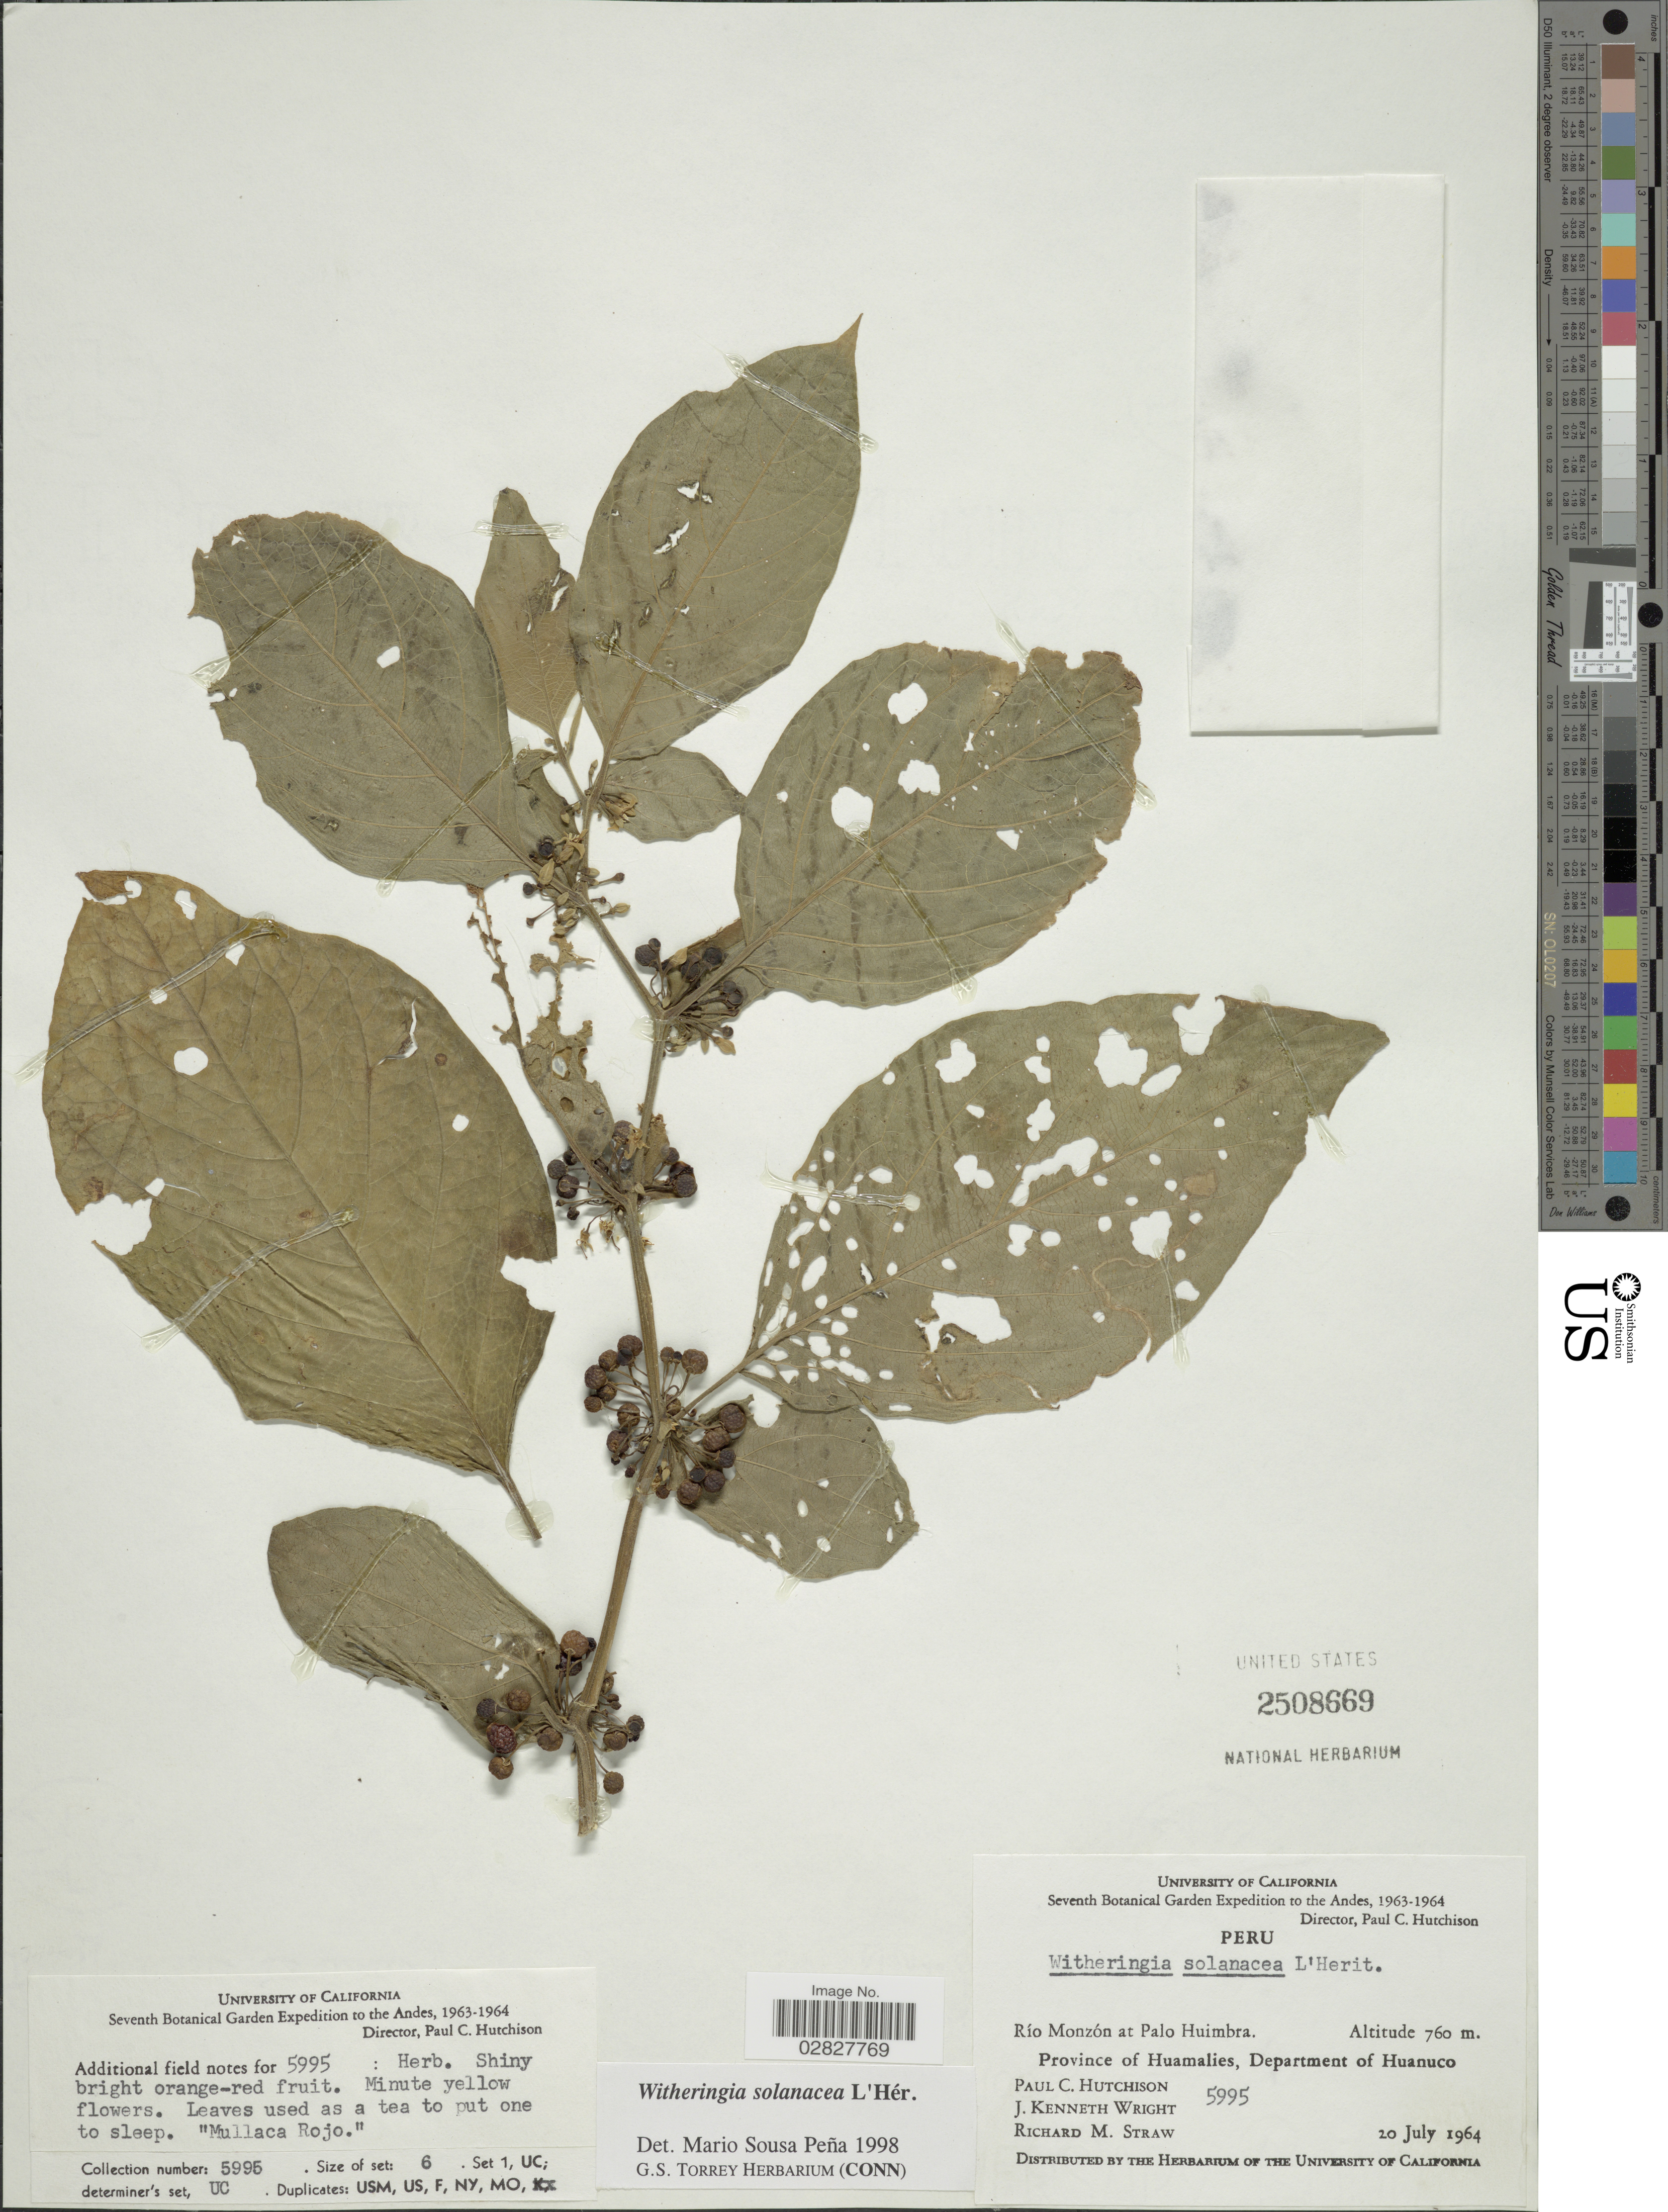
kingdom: Plantae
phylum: Tracheophyta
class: Magnoliopsida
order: Solanales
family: Solanaceae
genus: Witheringia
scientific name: Witheringia solanacea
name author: L'Hér.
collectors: P. C. Hutchison, J. K. Wright & R. M. Straw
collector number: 5995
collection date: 1964-07-20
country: Peru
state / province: Huánuco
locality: Andes. Río Monzón at Palo Huimbra. Province of Huamalies, Department of Huanuco.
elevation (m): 760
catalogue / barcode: US 2508669